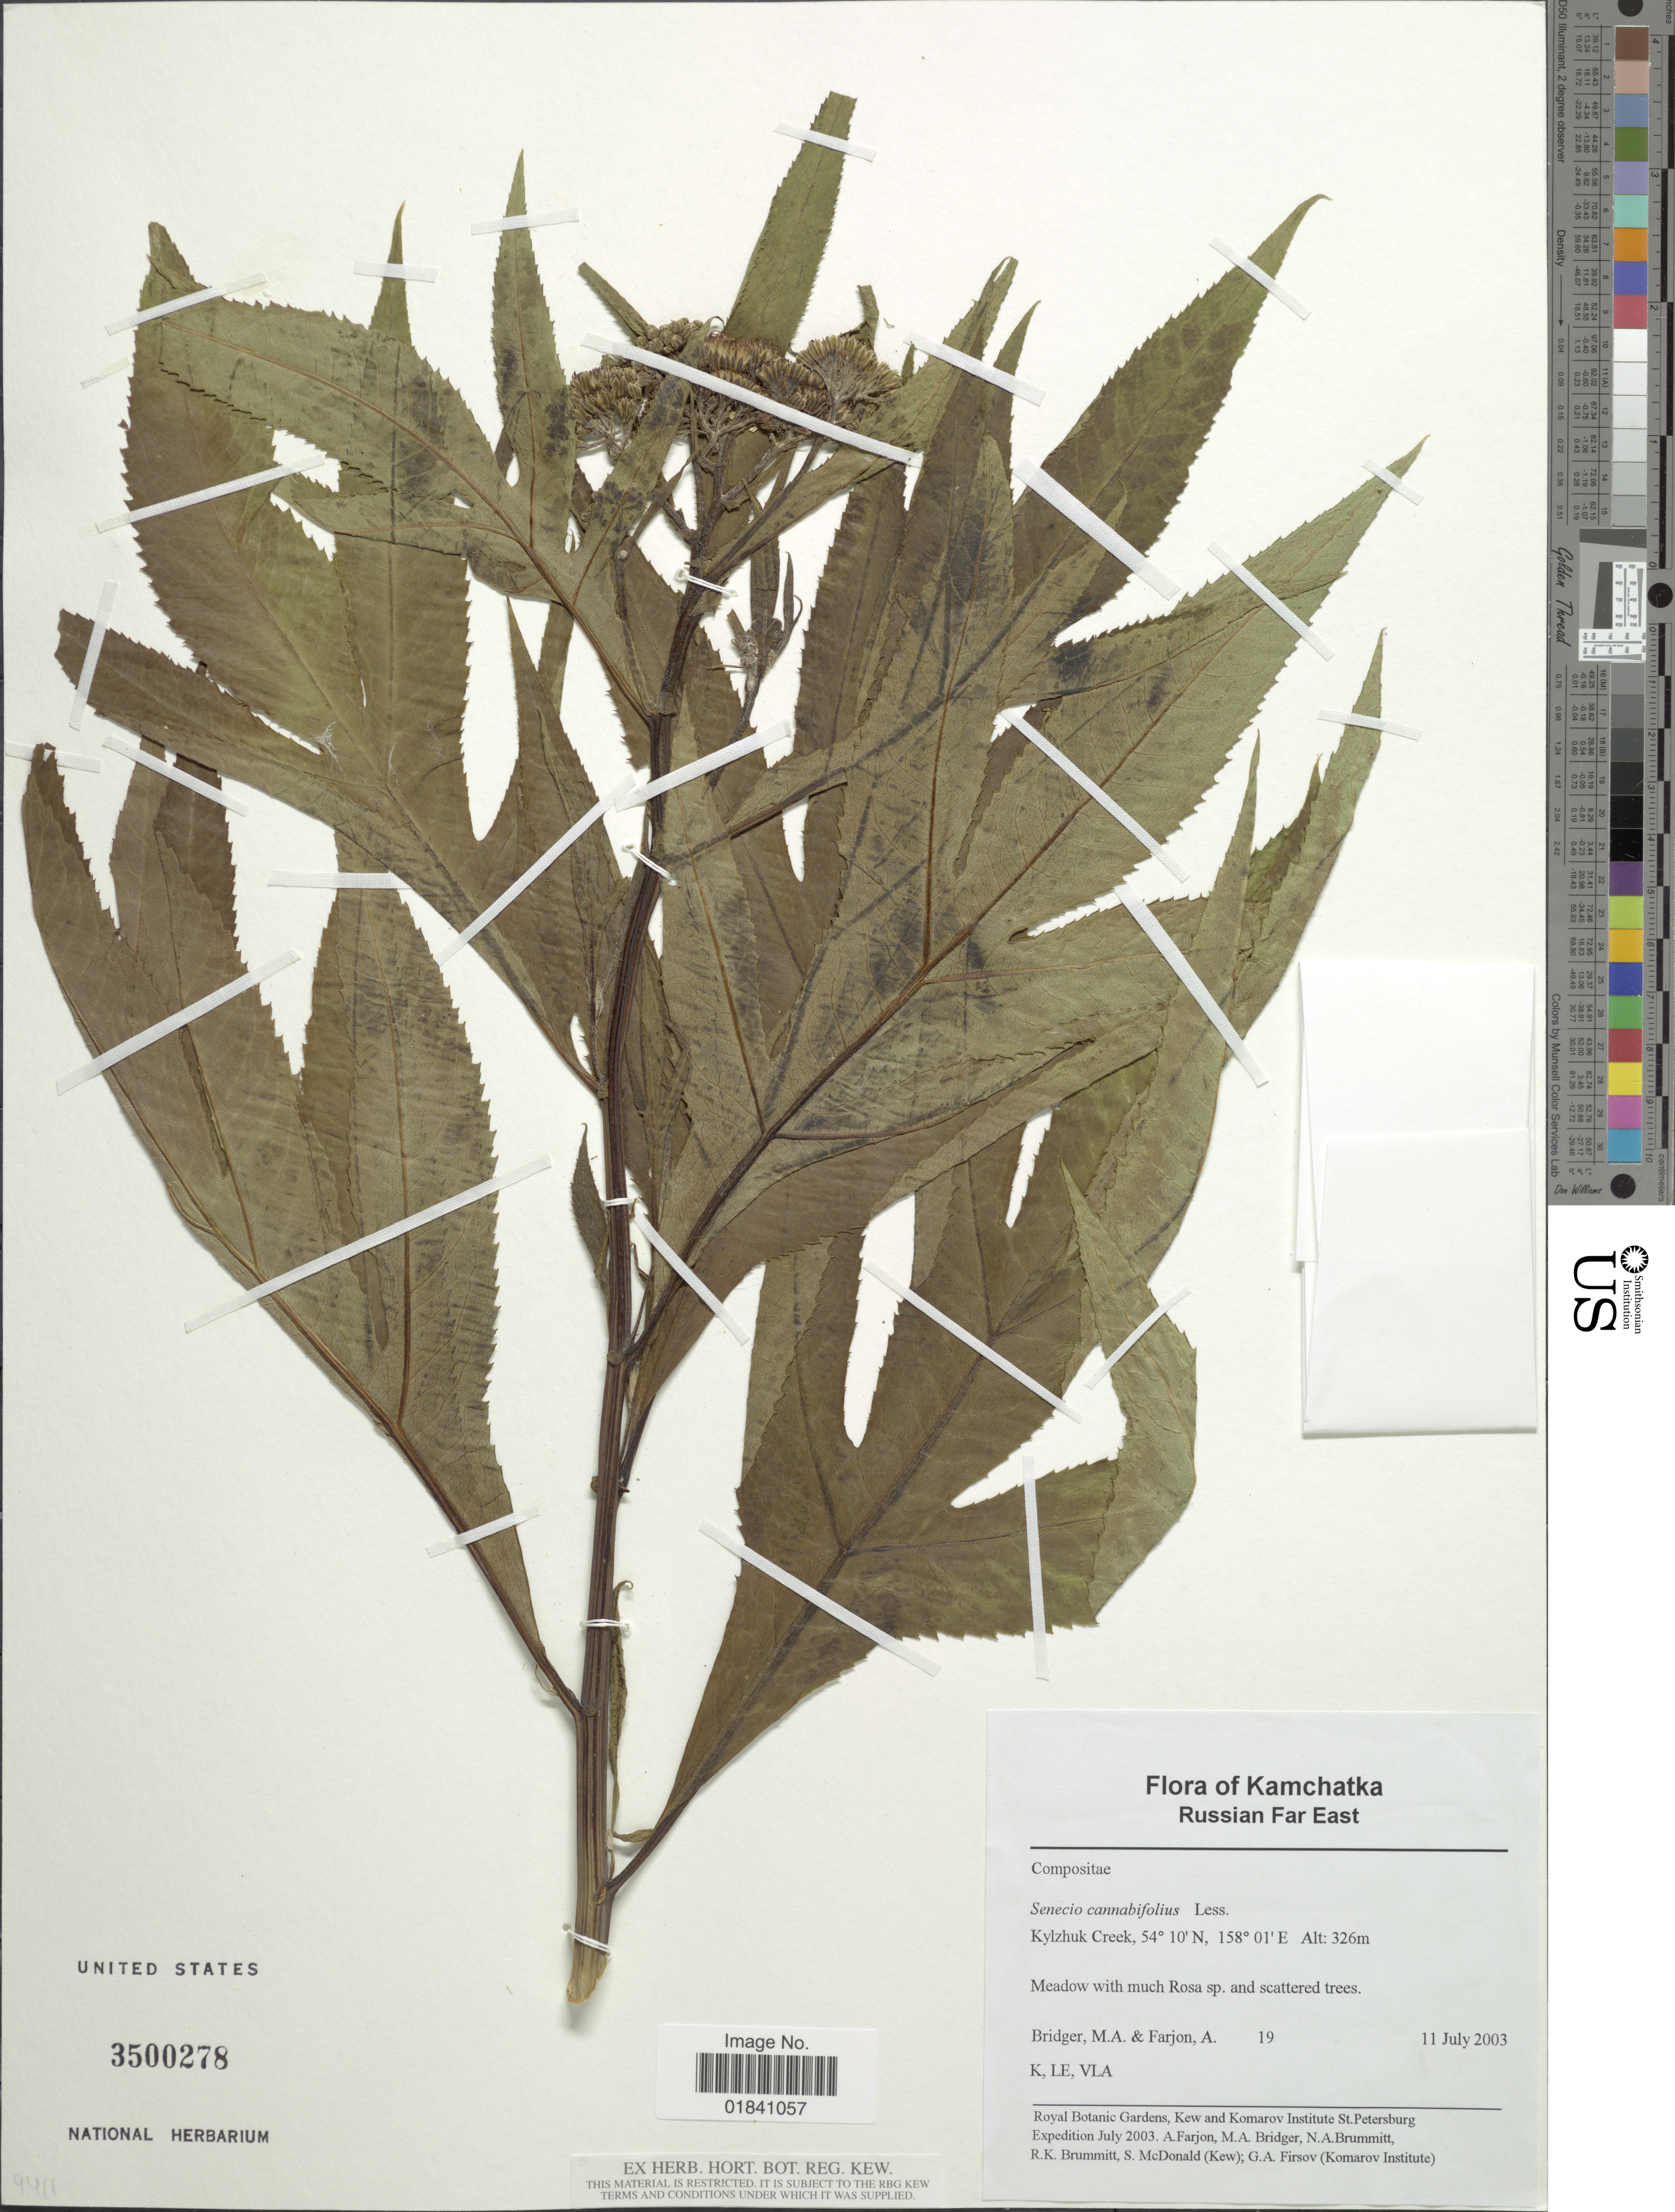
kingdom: Plantae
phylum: Tracheophyta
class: Magnoliopsida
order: Asterales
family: Asteraceae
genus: Senecio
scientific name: Senecio cannabifolius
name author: Less.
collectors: M. Bridger & A. K. Farjon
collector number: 19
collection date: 2003-07-11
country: Russian Federation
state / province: Kamchatka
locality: Kylzhuk Creek. Russian Far East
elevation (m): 326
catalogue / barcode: US 3500278